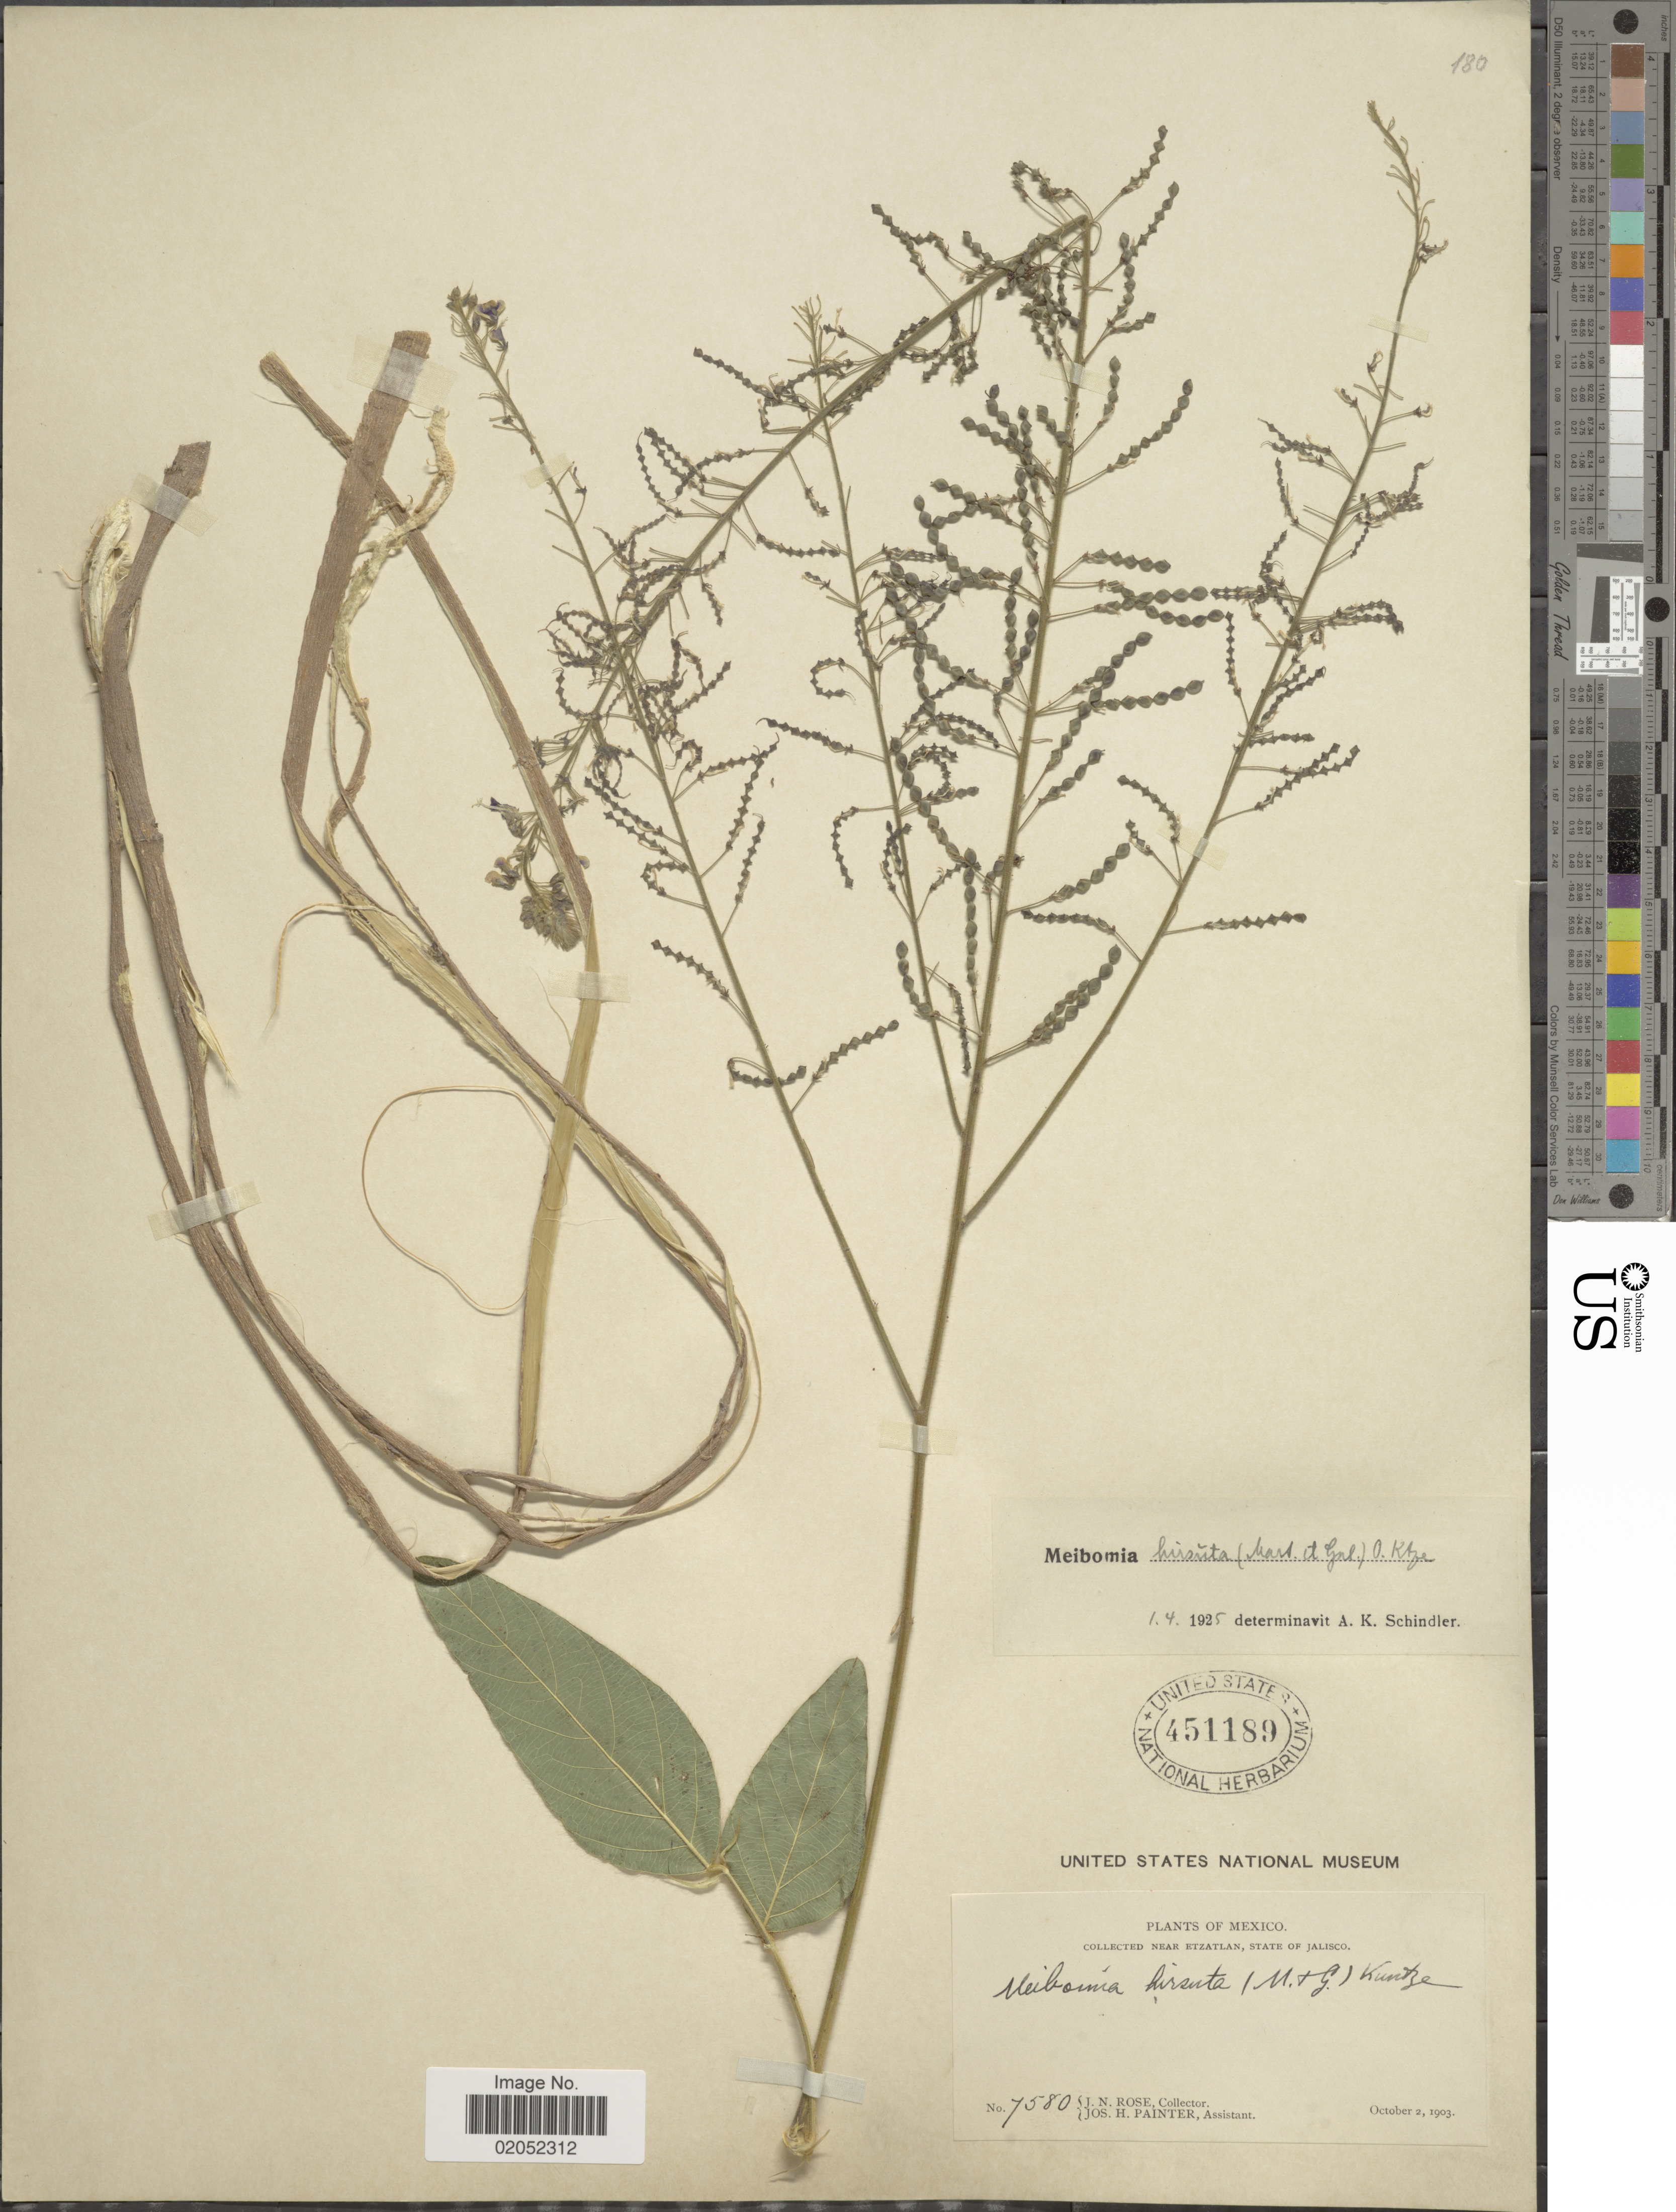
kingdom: Plantae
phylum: Tracheophyta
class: Magnoliopsida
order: Fabales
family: Fabaceae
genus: Desmodium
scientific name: Desmodium hirsutum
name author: M. Martens & Galeotti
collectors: J. N. Rose & J. H. Painter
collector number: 7580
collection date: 1903-10-02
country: Mexico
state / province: Jalisco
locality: Near Etzatlan, State of Jalisco.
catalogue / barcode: US 451189